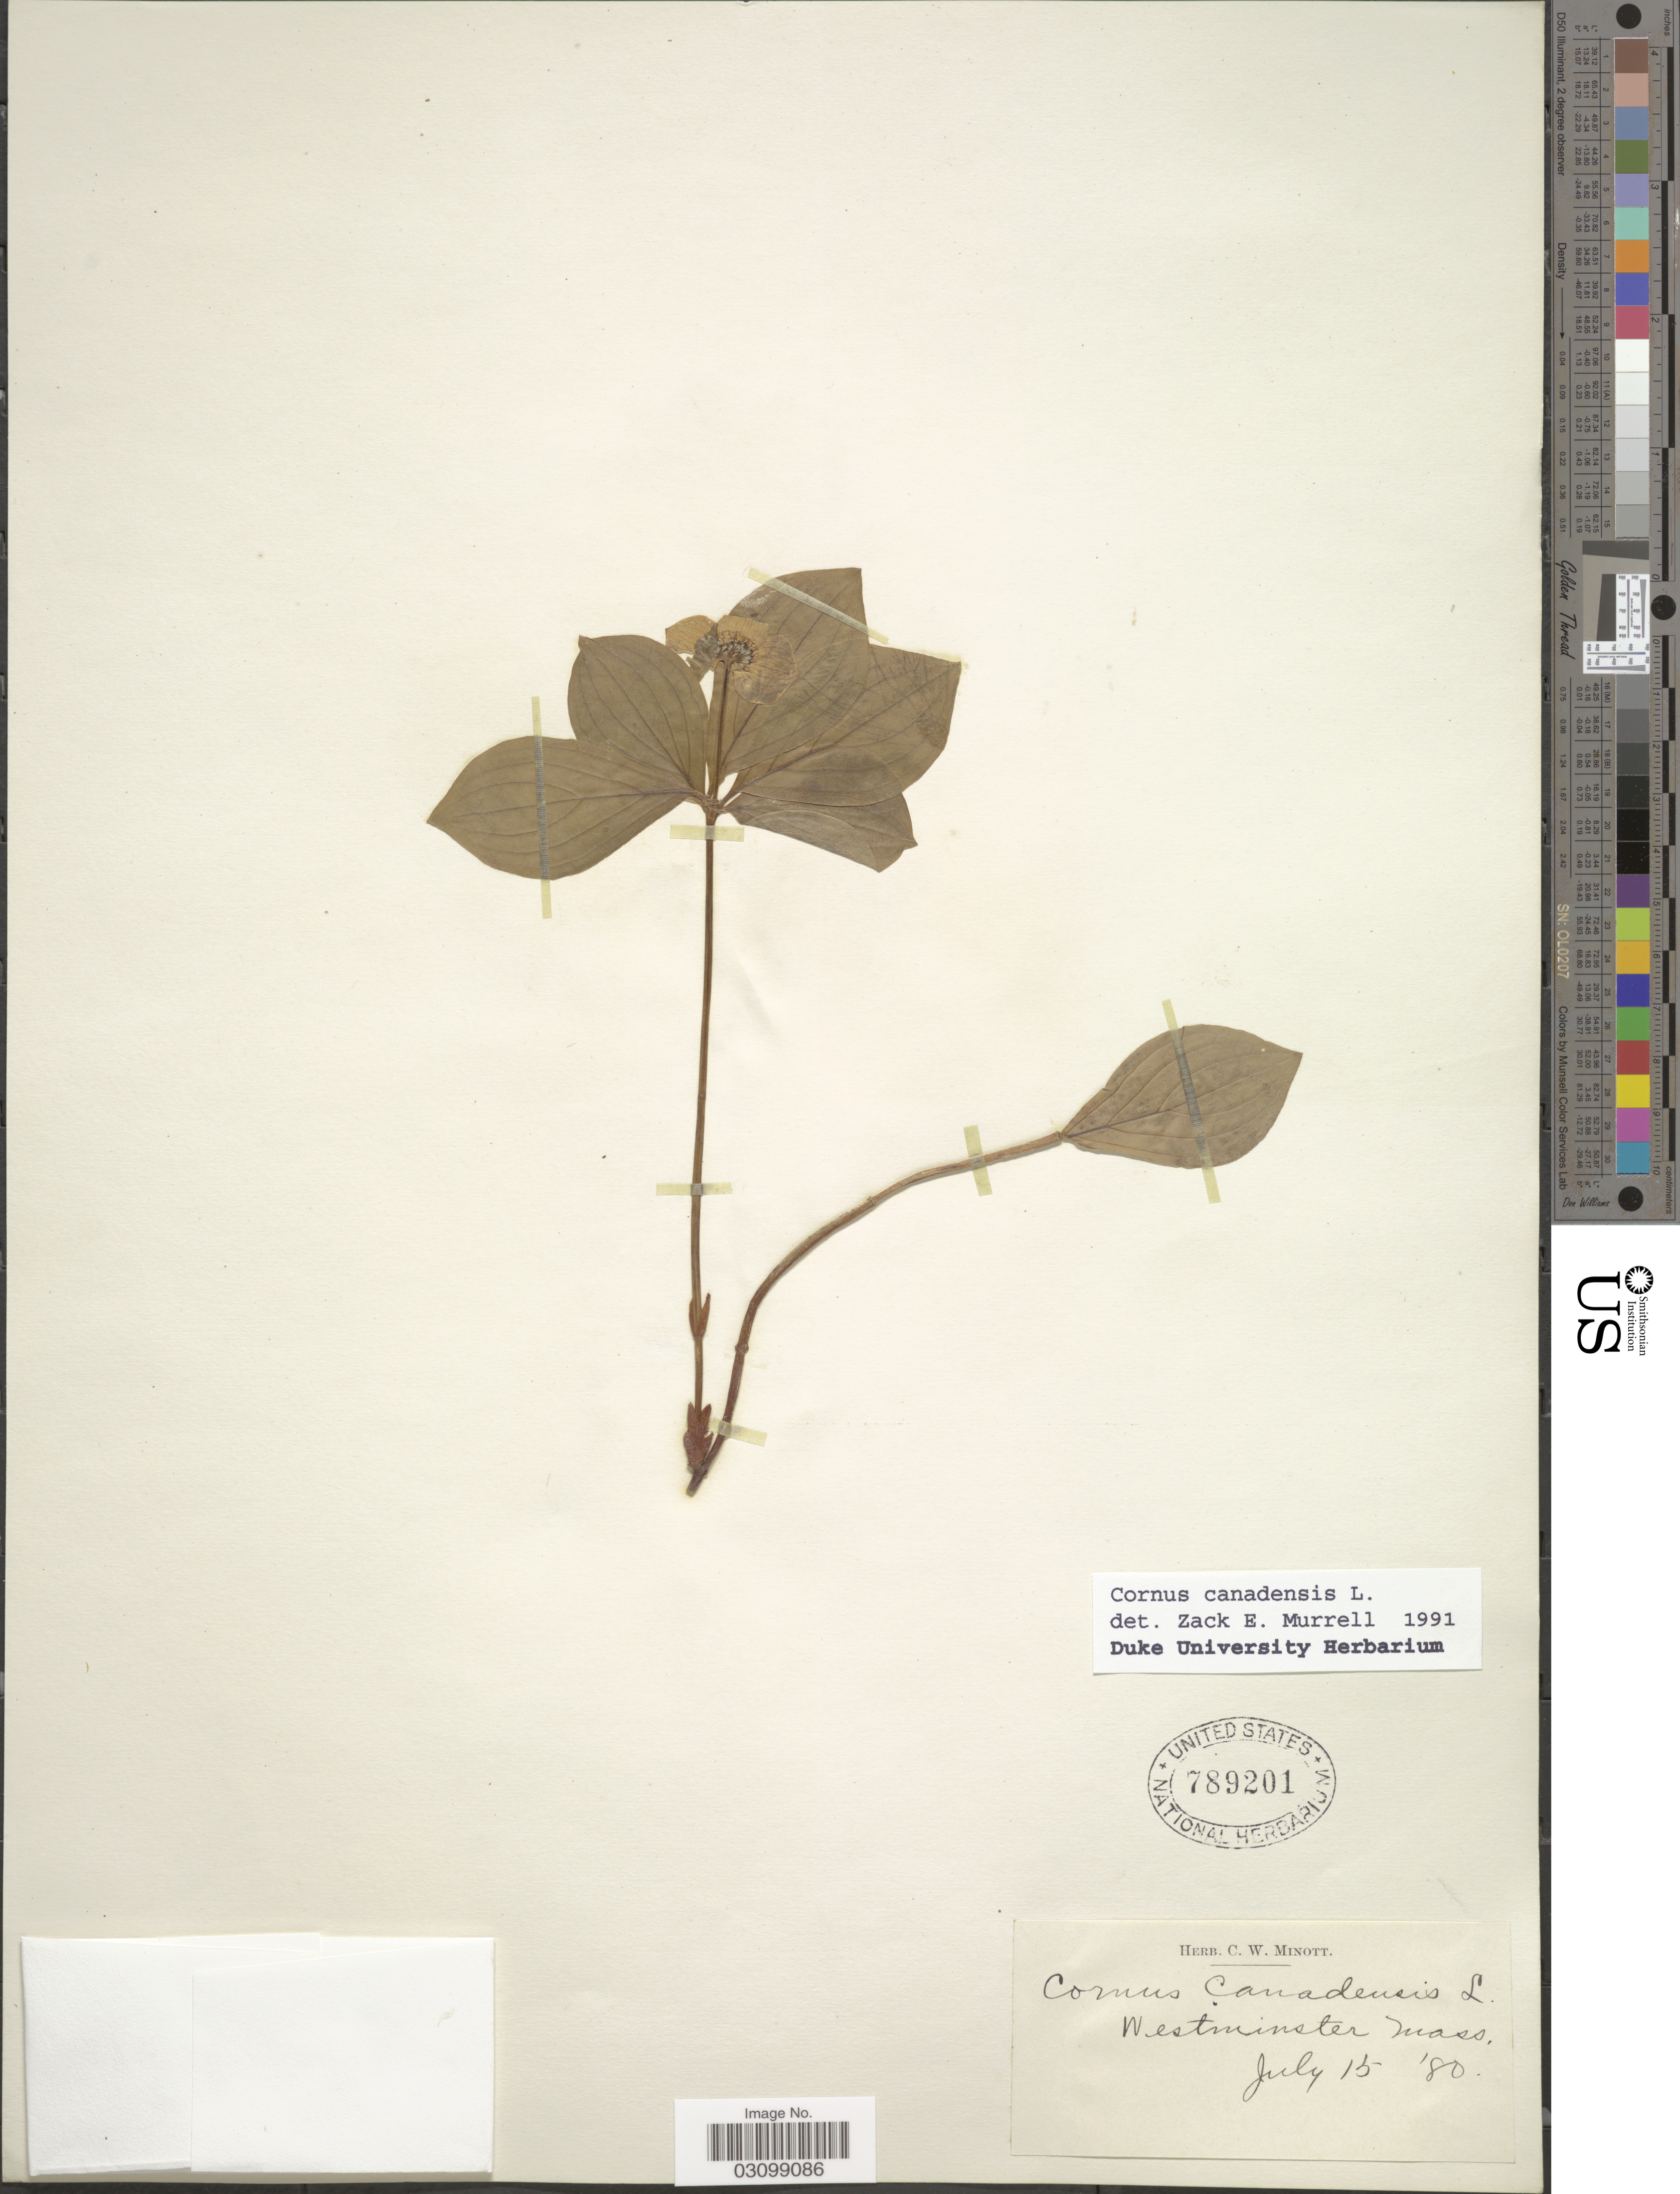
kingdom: Plantae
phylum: Tracheophyta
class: Magnoliopsida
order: Cornales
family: Cornaceae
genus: Cornus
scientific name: Cornus canadensis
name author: L.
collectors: ex herb. C. W. Minott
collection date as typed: Transcribed d/m/y: 15/7/80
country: United States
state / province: Massachusetts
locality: Westminster.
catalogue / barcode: US 789201